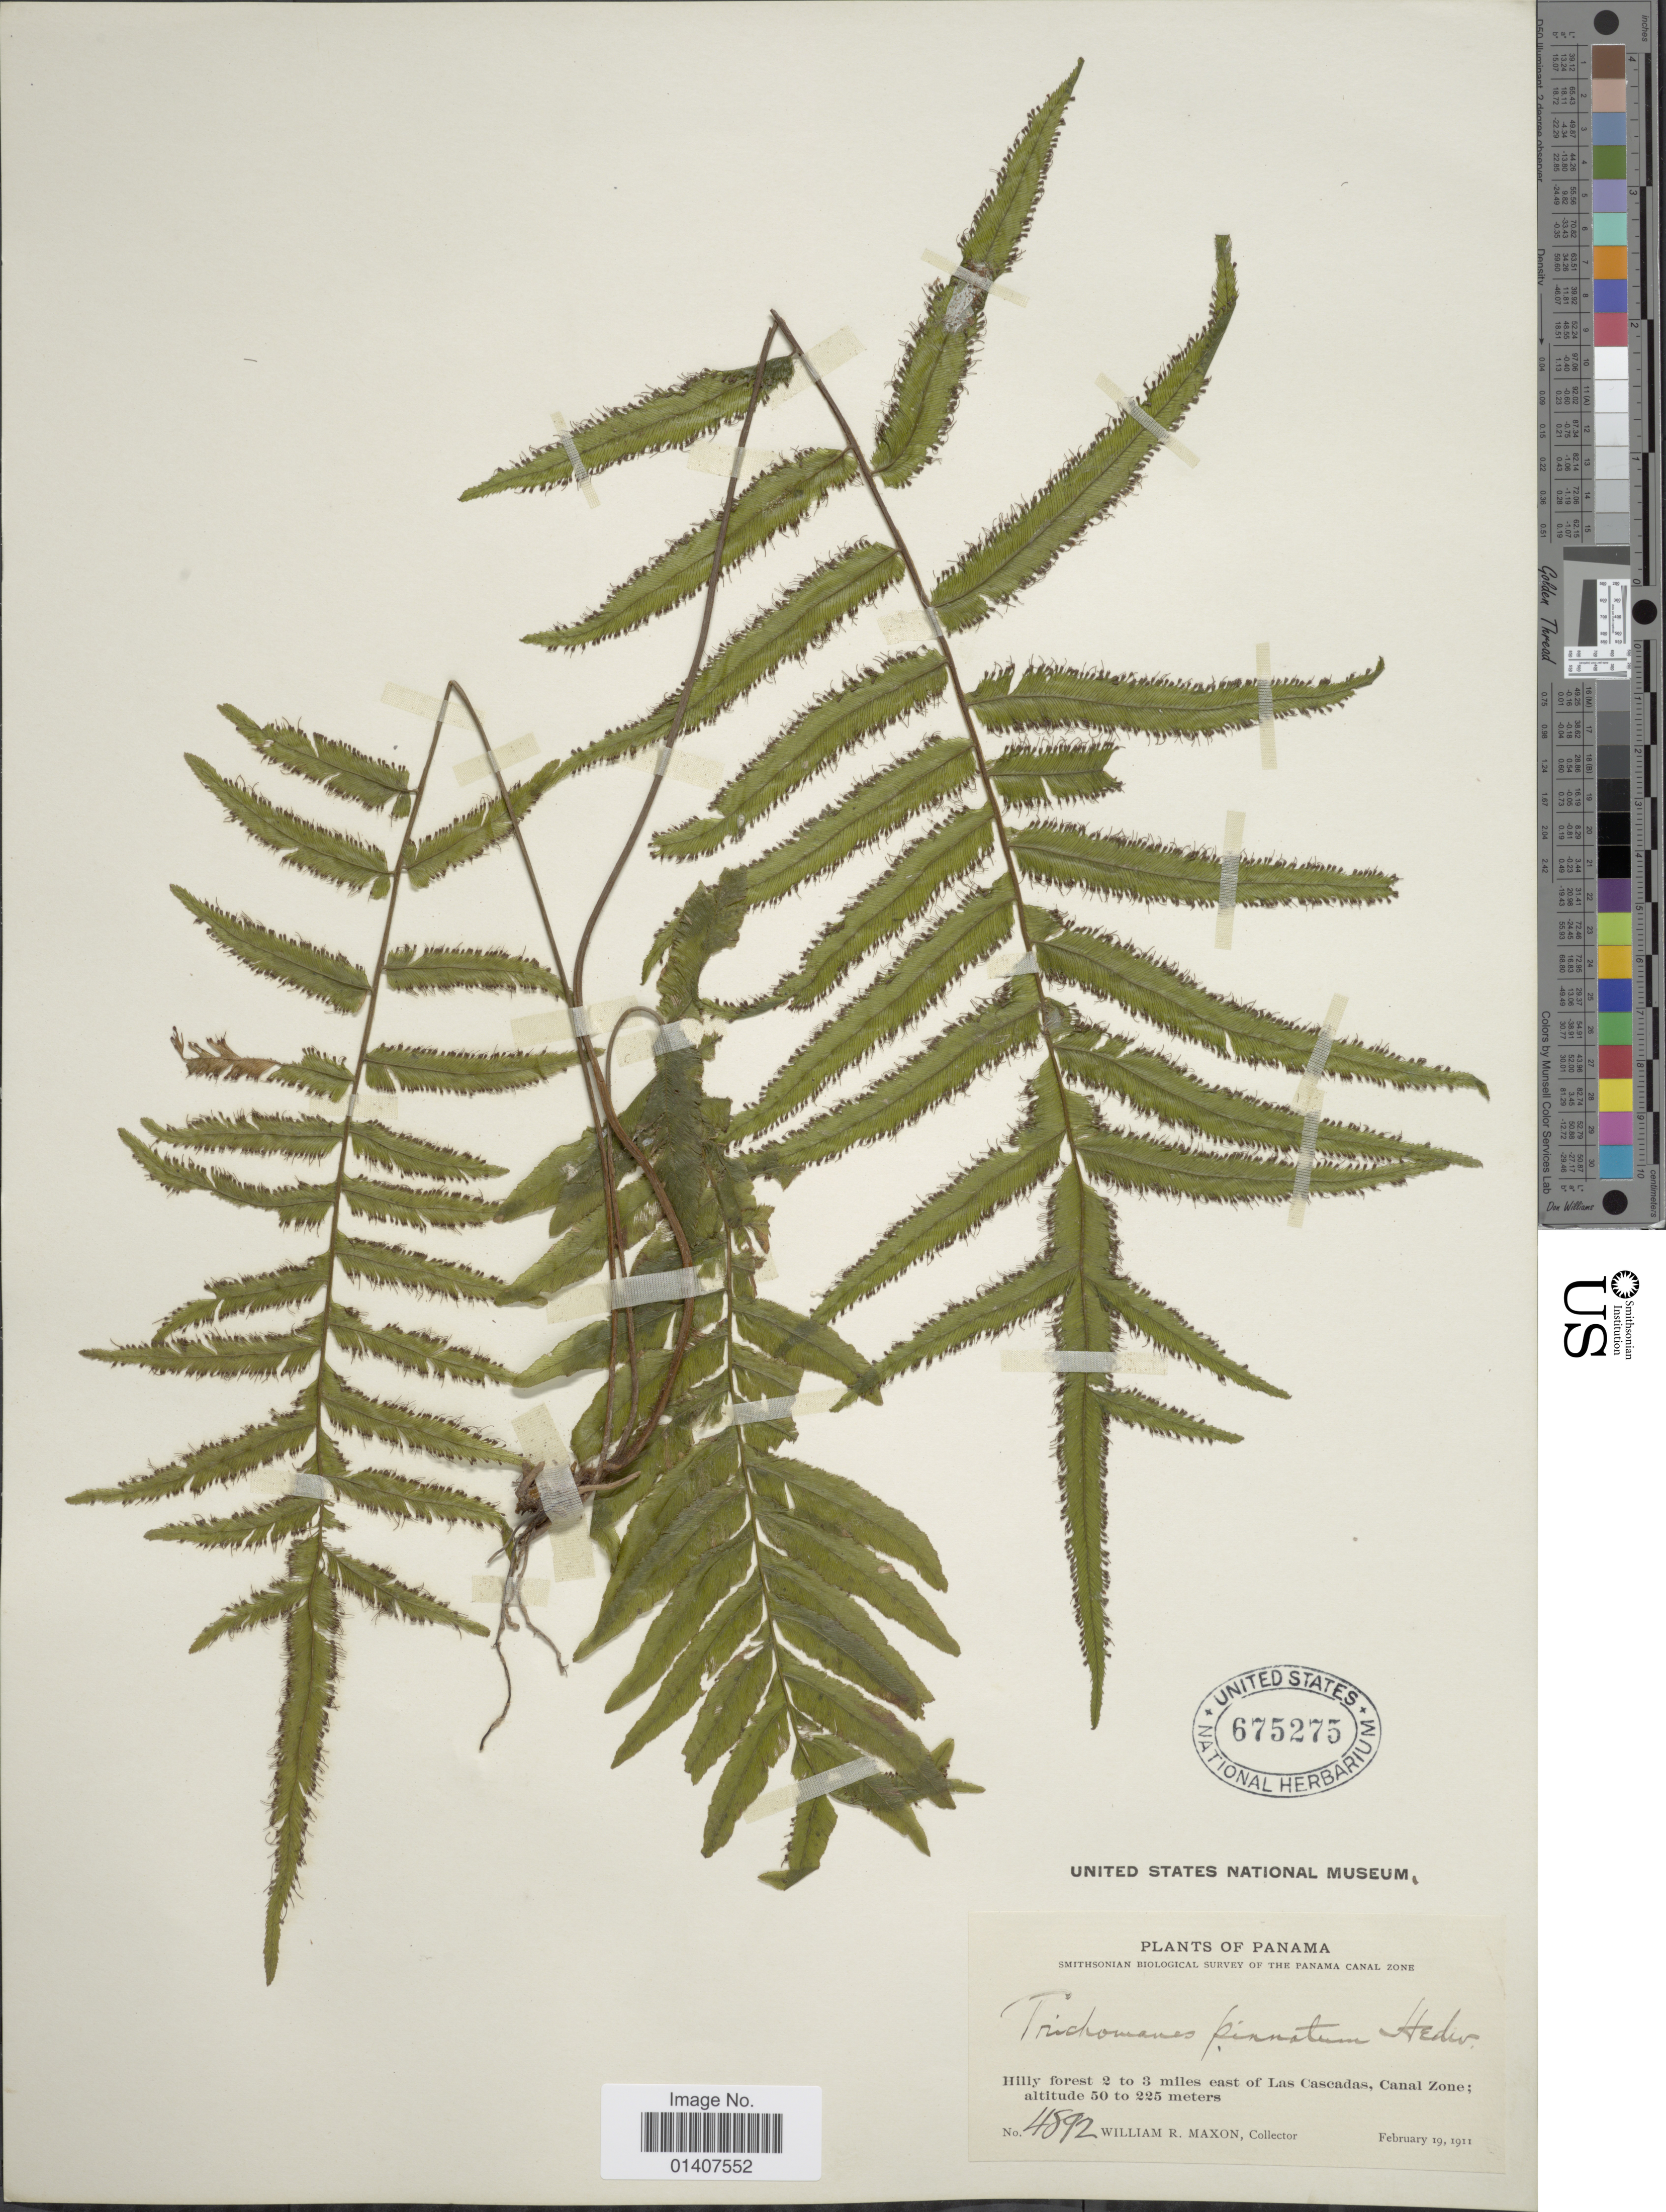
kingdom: Plantae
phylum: Tracheophyta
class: Polypodiopsida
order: Hymenophyllales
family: Hymenophyllaceae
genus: Trichomanes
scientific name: Trichomanes pinnatum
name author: Hedw.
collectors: W. R. Maxon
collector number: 4892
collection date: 1911-02-19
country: Panama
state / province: Colón / Panamá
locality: HIlly forest 2 to 3 miles east of Las Cascadas, Canal Zone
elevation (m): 50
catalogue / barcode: US 675275